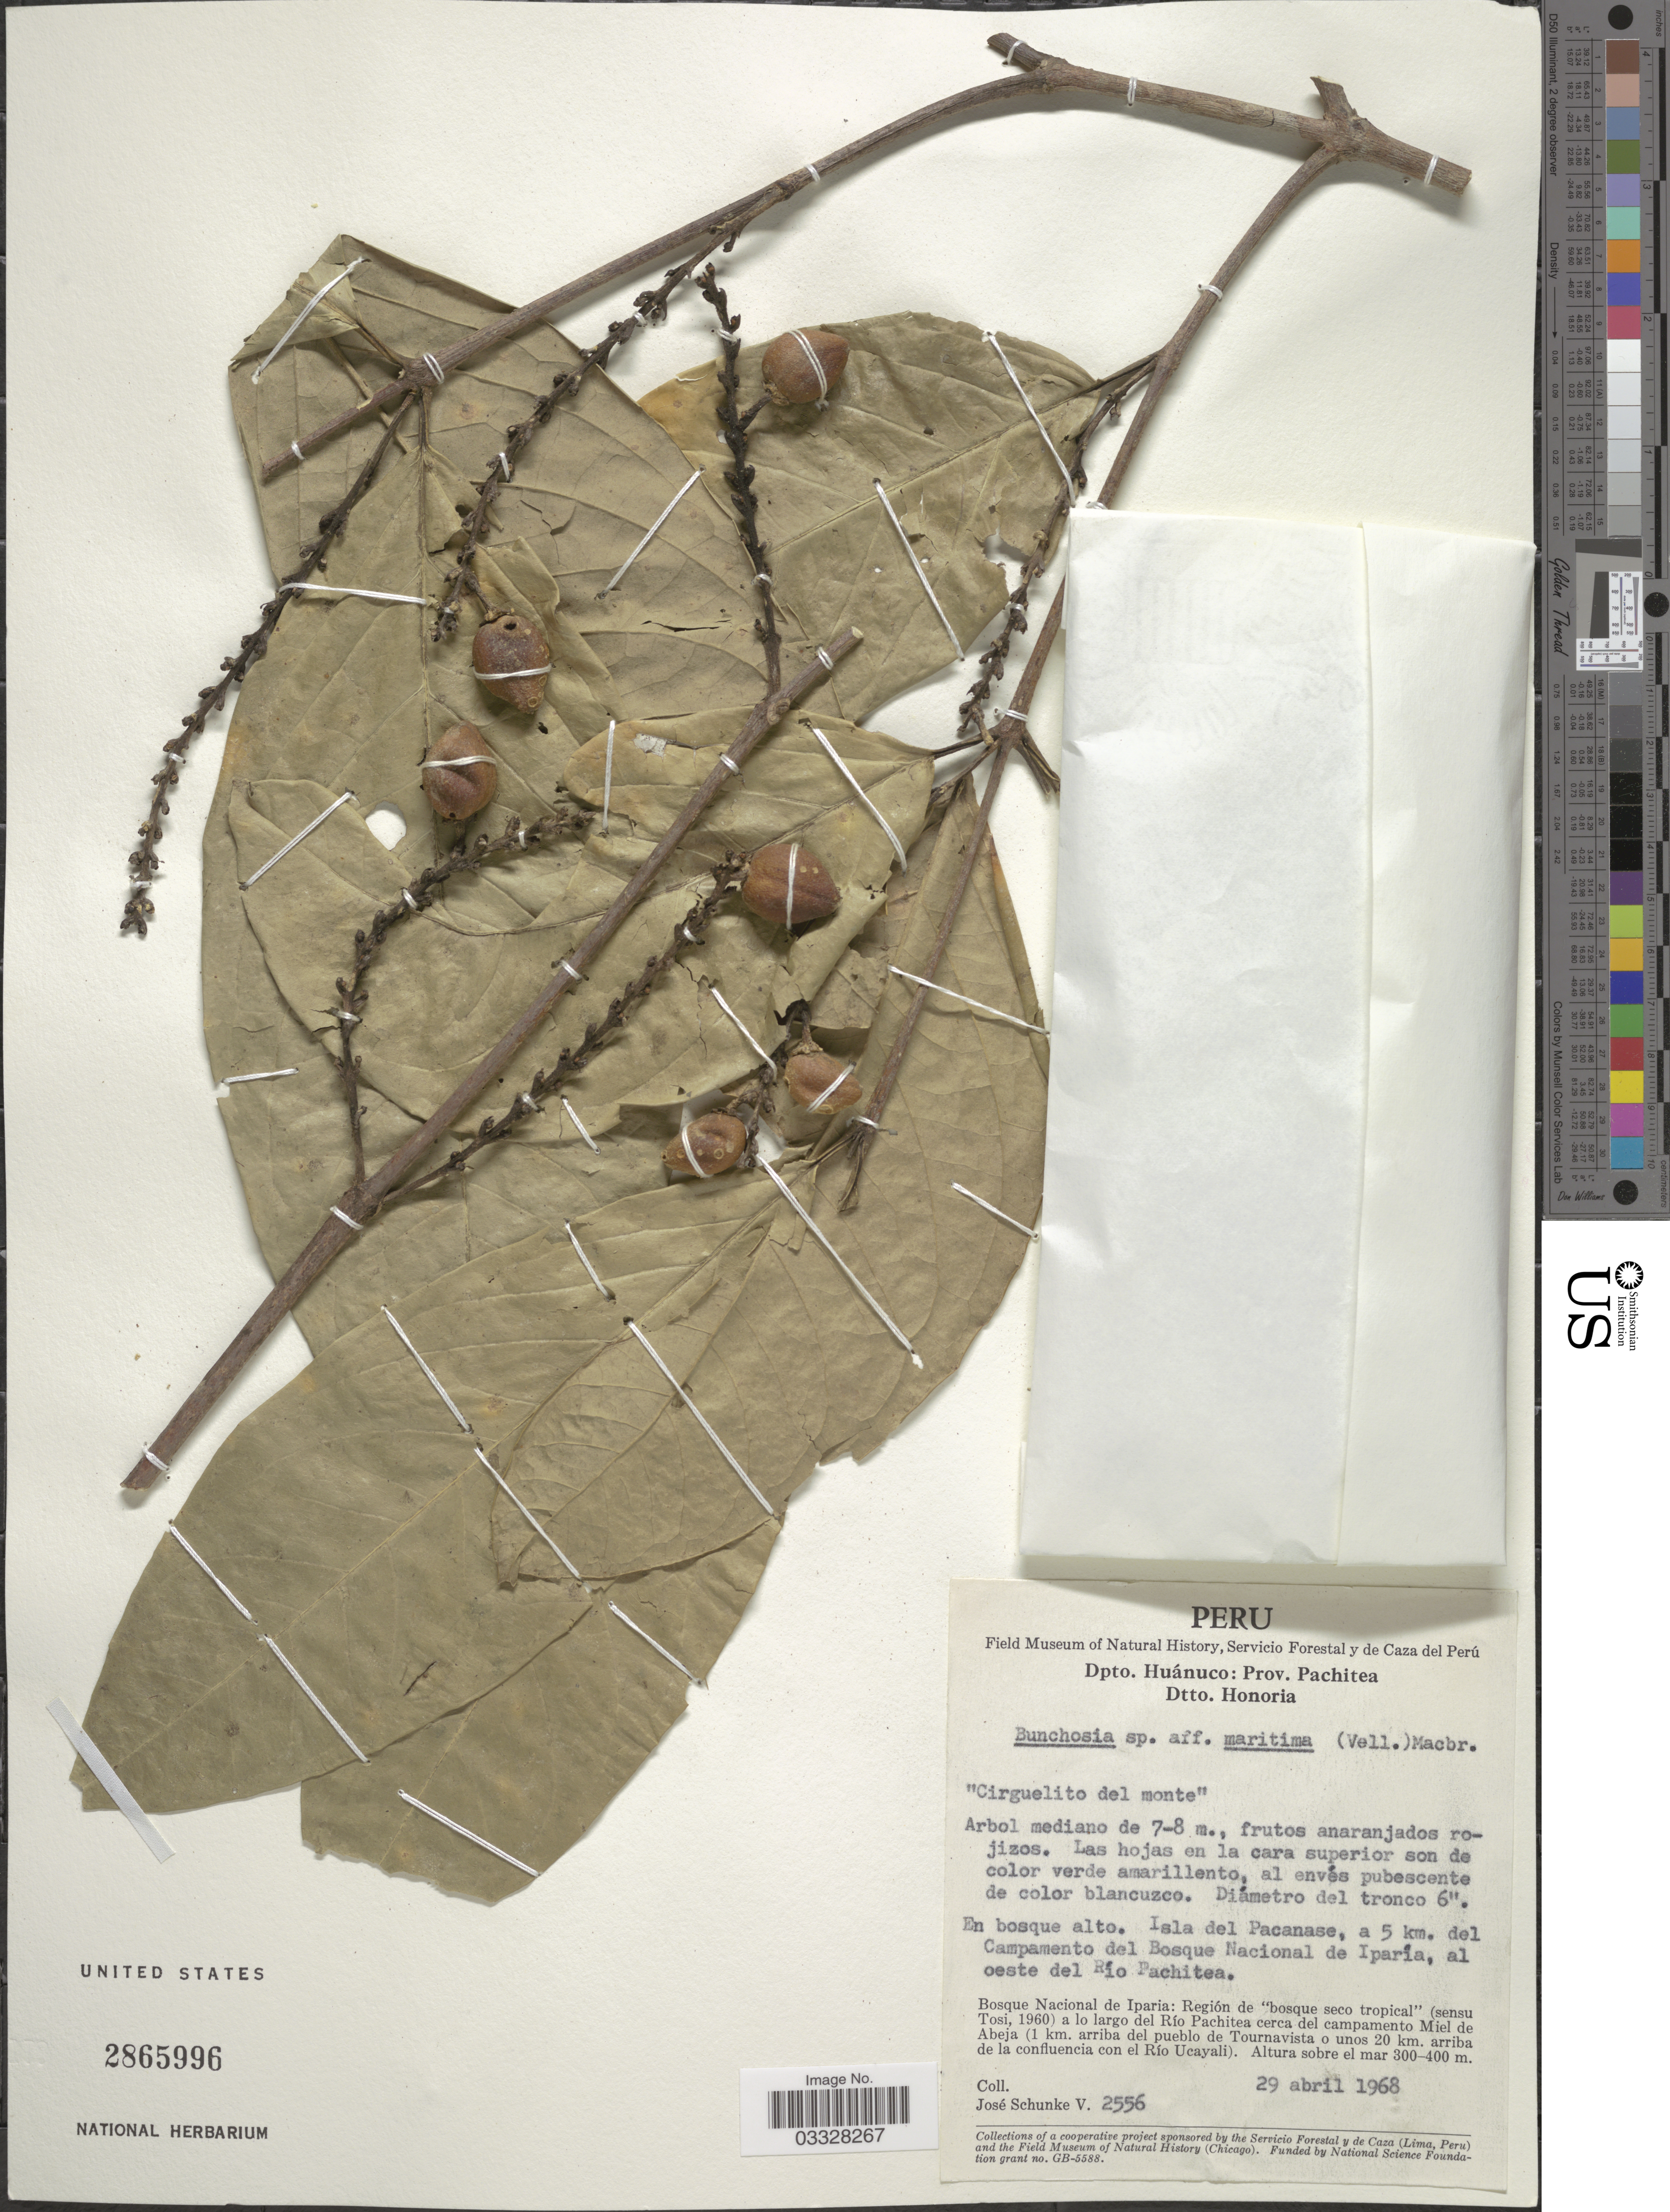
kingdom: Plantae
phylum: Tracheophyta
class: Magnoliopsida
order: Malpighiales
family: Malpighiaceae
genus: Bunchosia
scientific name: Bunchosia berlinii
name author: W.R. Anderson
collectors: J. Schunke Vigo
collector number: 2556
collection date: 1968-04-29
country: Peru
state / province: Huánuco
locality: Dpto. Huánuco: Prov. Pachitea. Dtto. Honoria. En bosque alto. Isla del Pacanase, a 5 km. del Campamento del Bosque Nacional de Iparia, al oeste del Rio Pachitea. Bosque Nacional de Iparia: Región de "bosque seco tropical" (sensu Tosi, 1960) a lo largo del Río Pachitea cerca del campamento Miel de Abeja (1 km. arriba del pueblo de Tournavista o unos 20 km. arriba de la confluencia con el Río Ucayali).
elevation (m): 300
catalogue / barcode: US 2865996